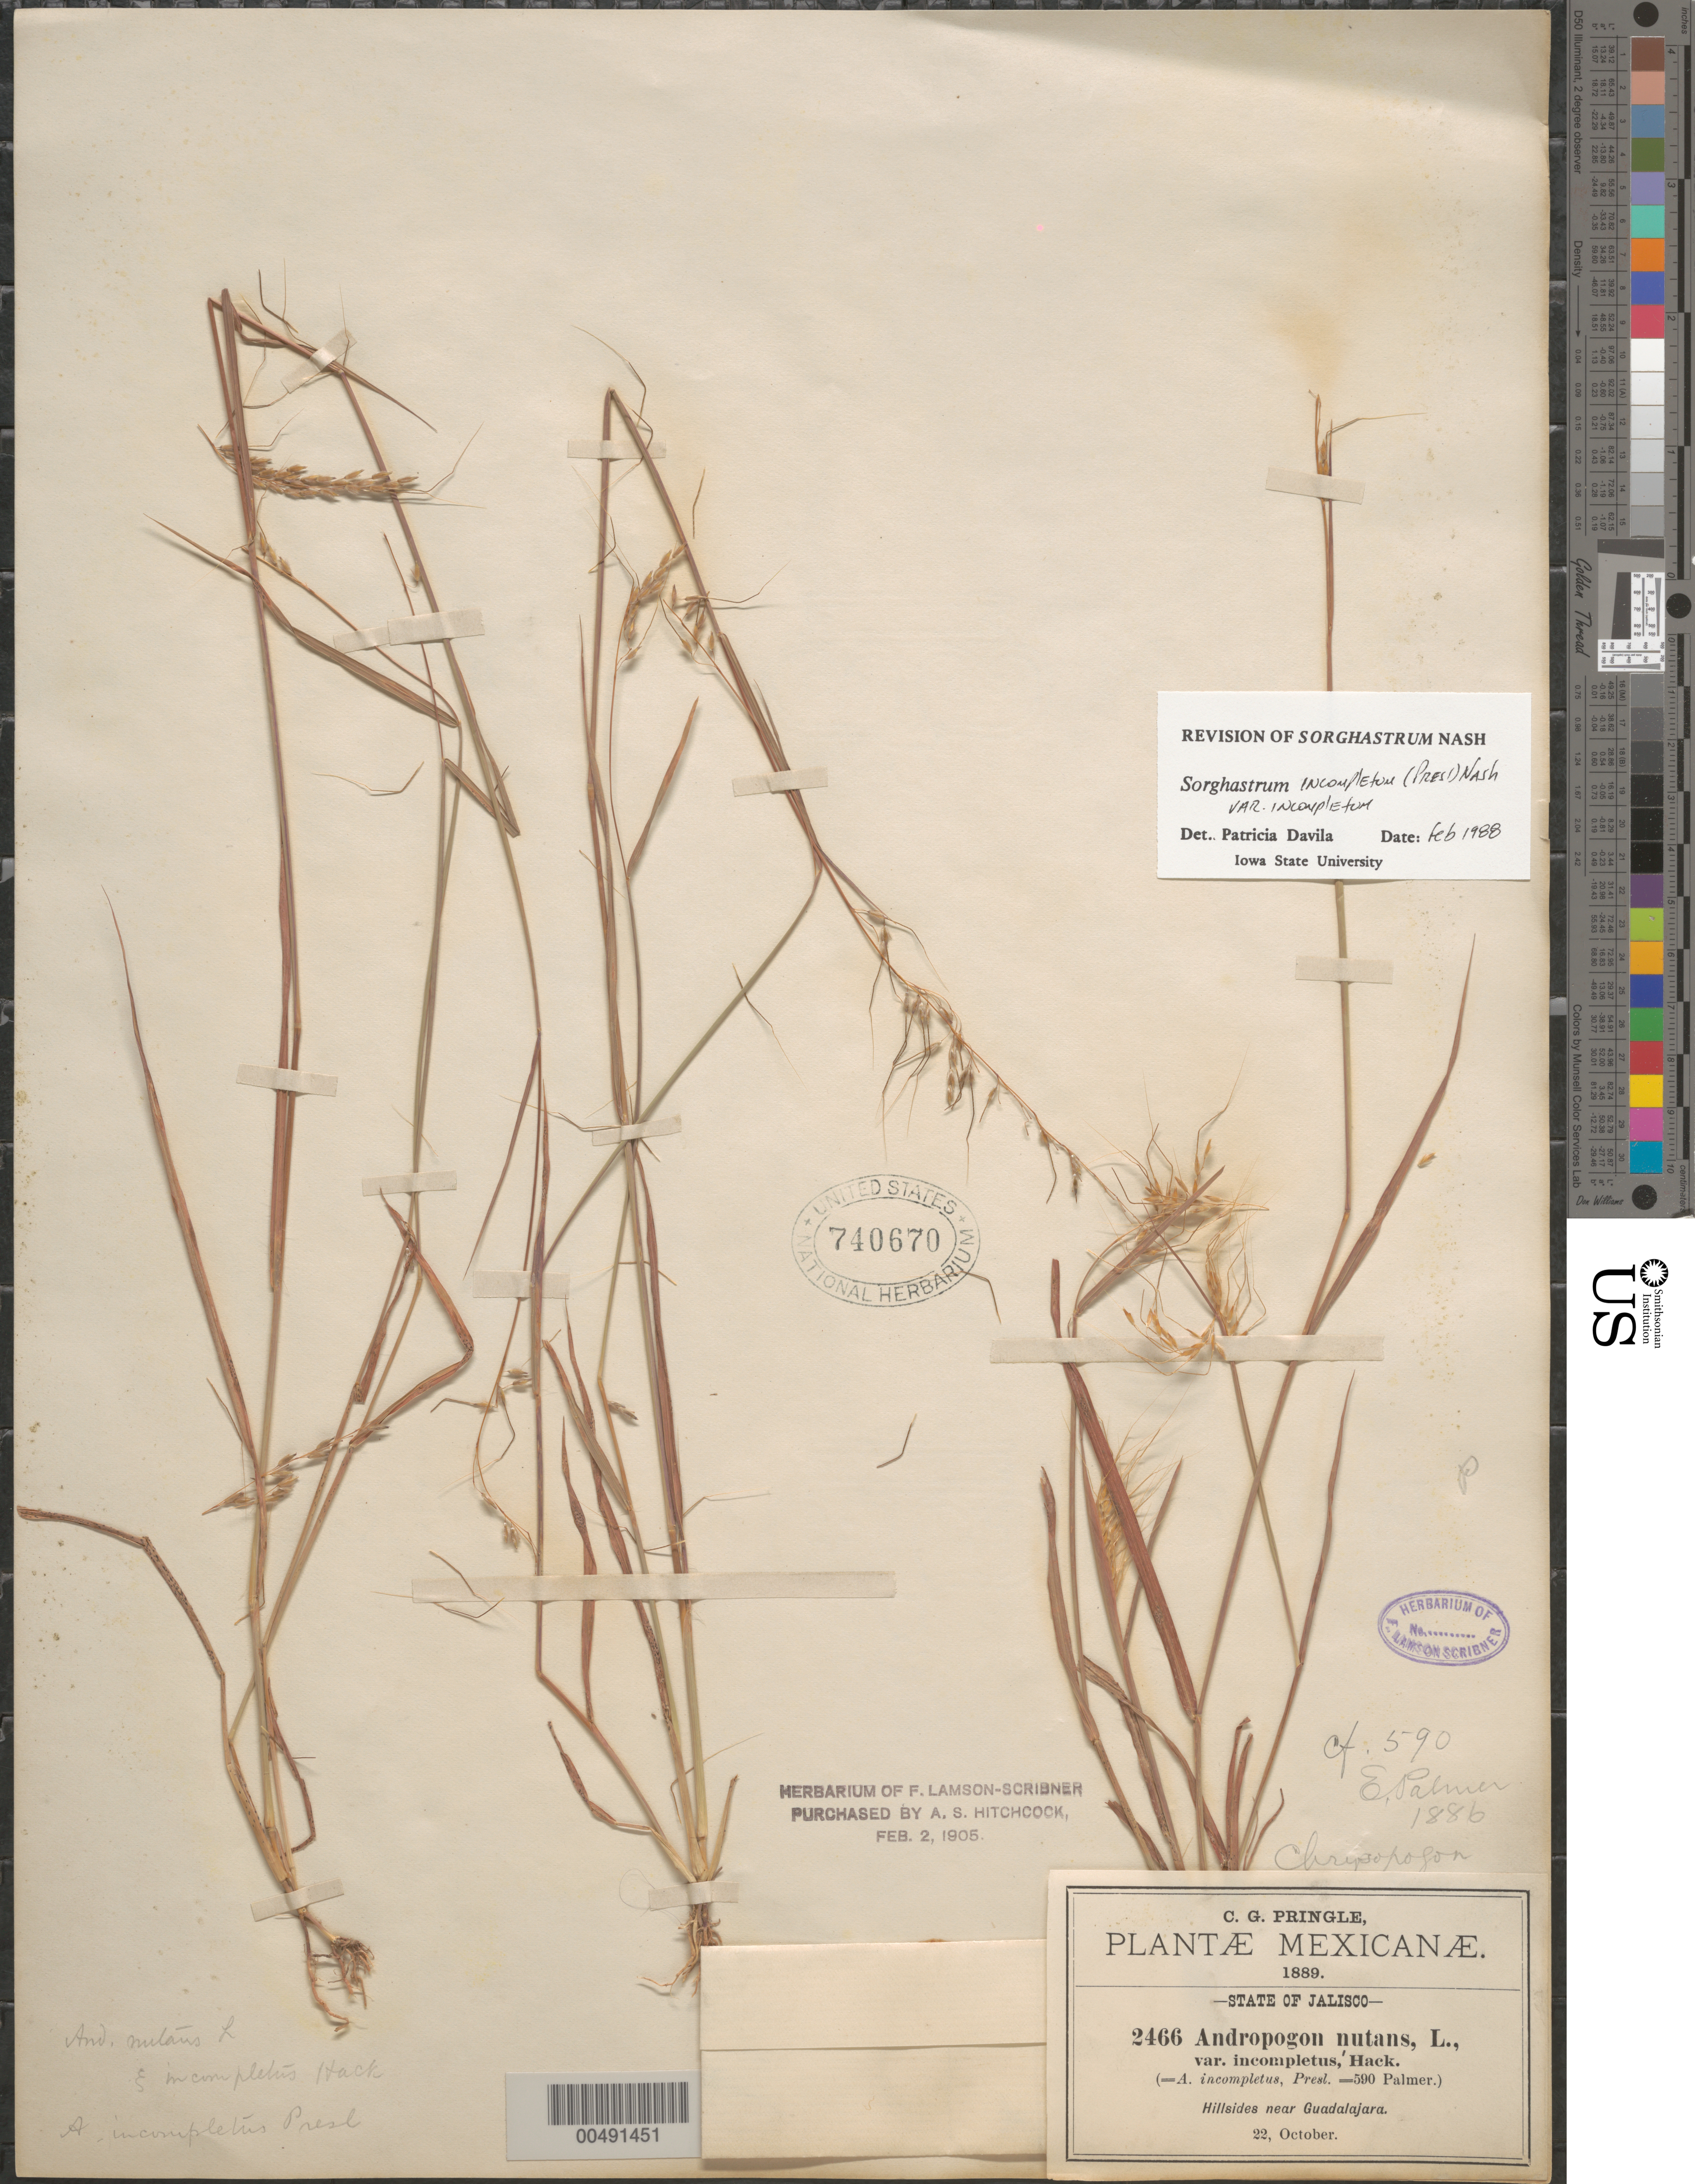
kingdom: Plantae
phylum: Tracheophyta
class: Liliopsida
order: Poales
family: Poaceae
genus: Sorghastrum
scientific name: Sorghastrum incompletum var. incompletum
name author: (J. Presl) Nash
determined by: Dávila, P. D.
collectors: C. G. Pringle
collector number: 2466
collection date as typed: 22 Oct 1889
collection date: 1889-10-22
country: Mexico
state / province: Jalisco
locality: Near Guadalajara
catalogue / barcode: US 740670